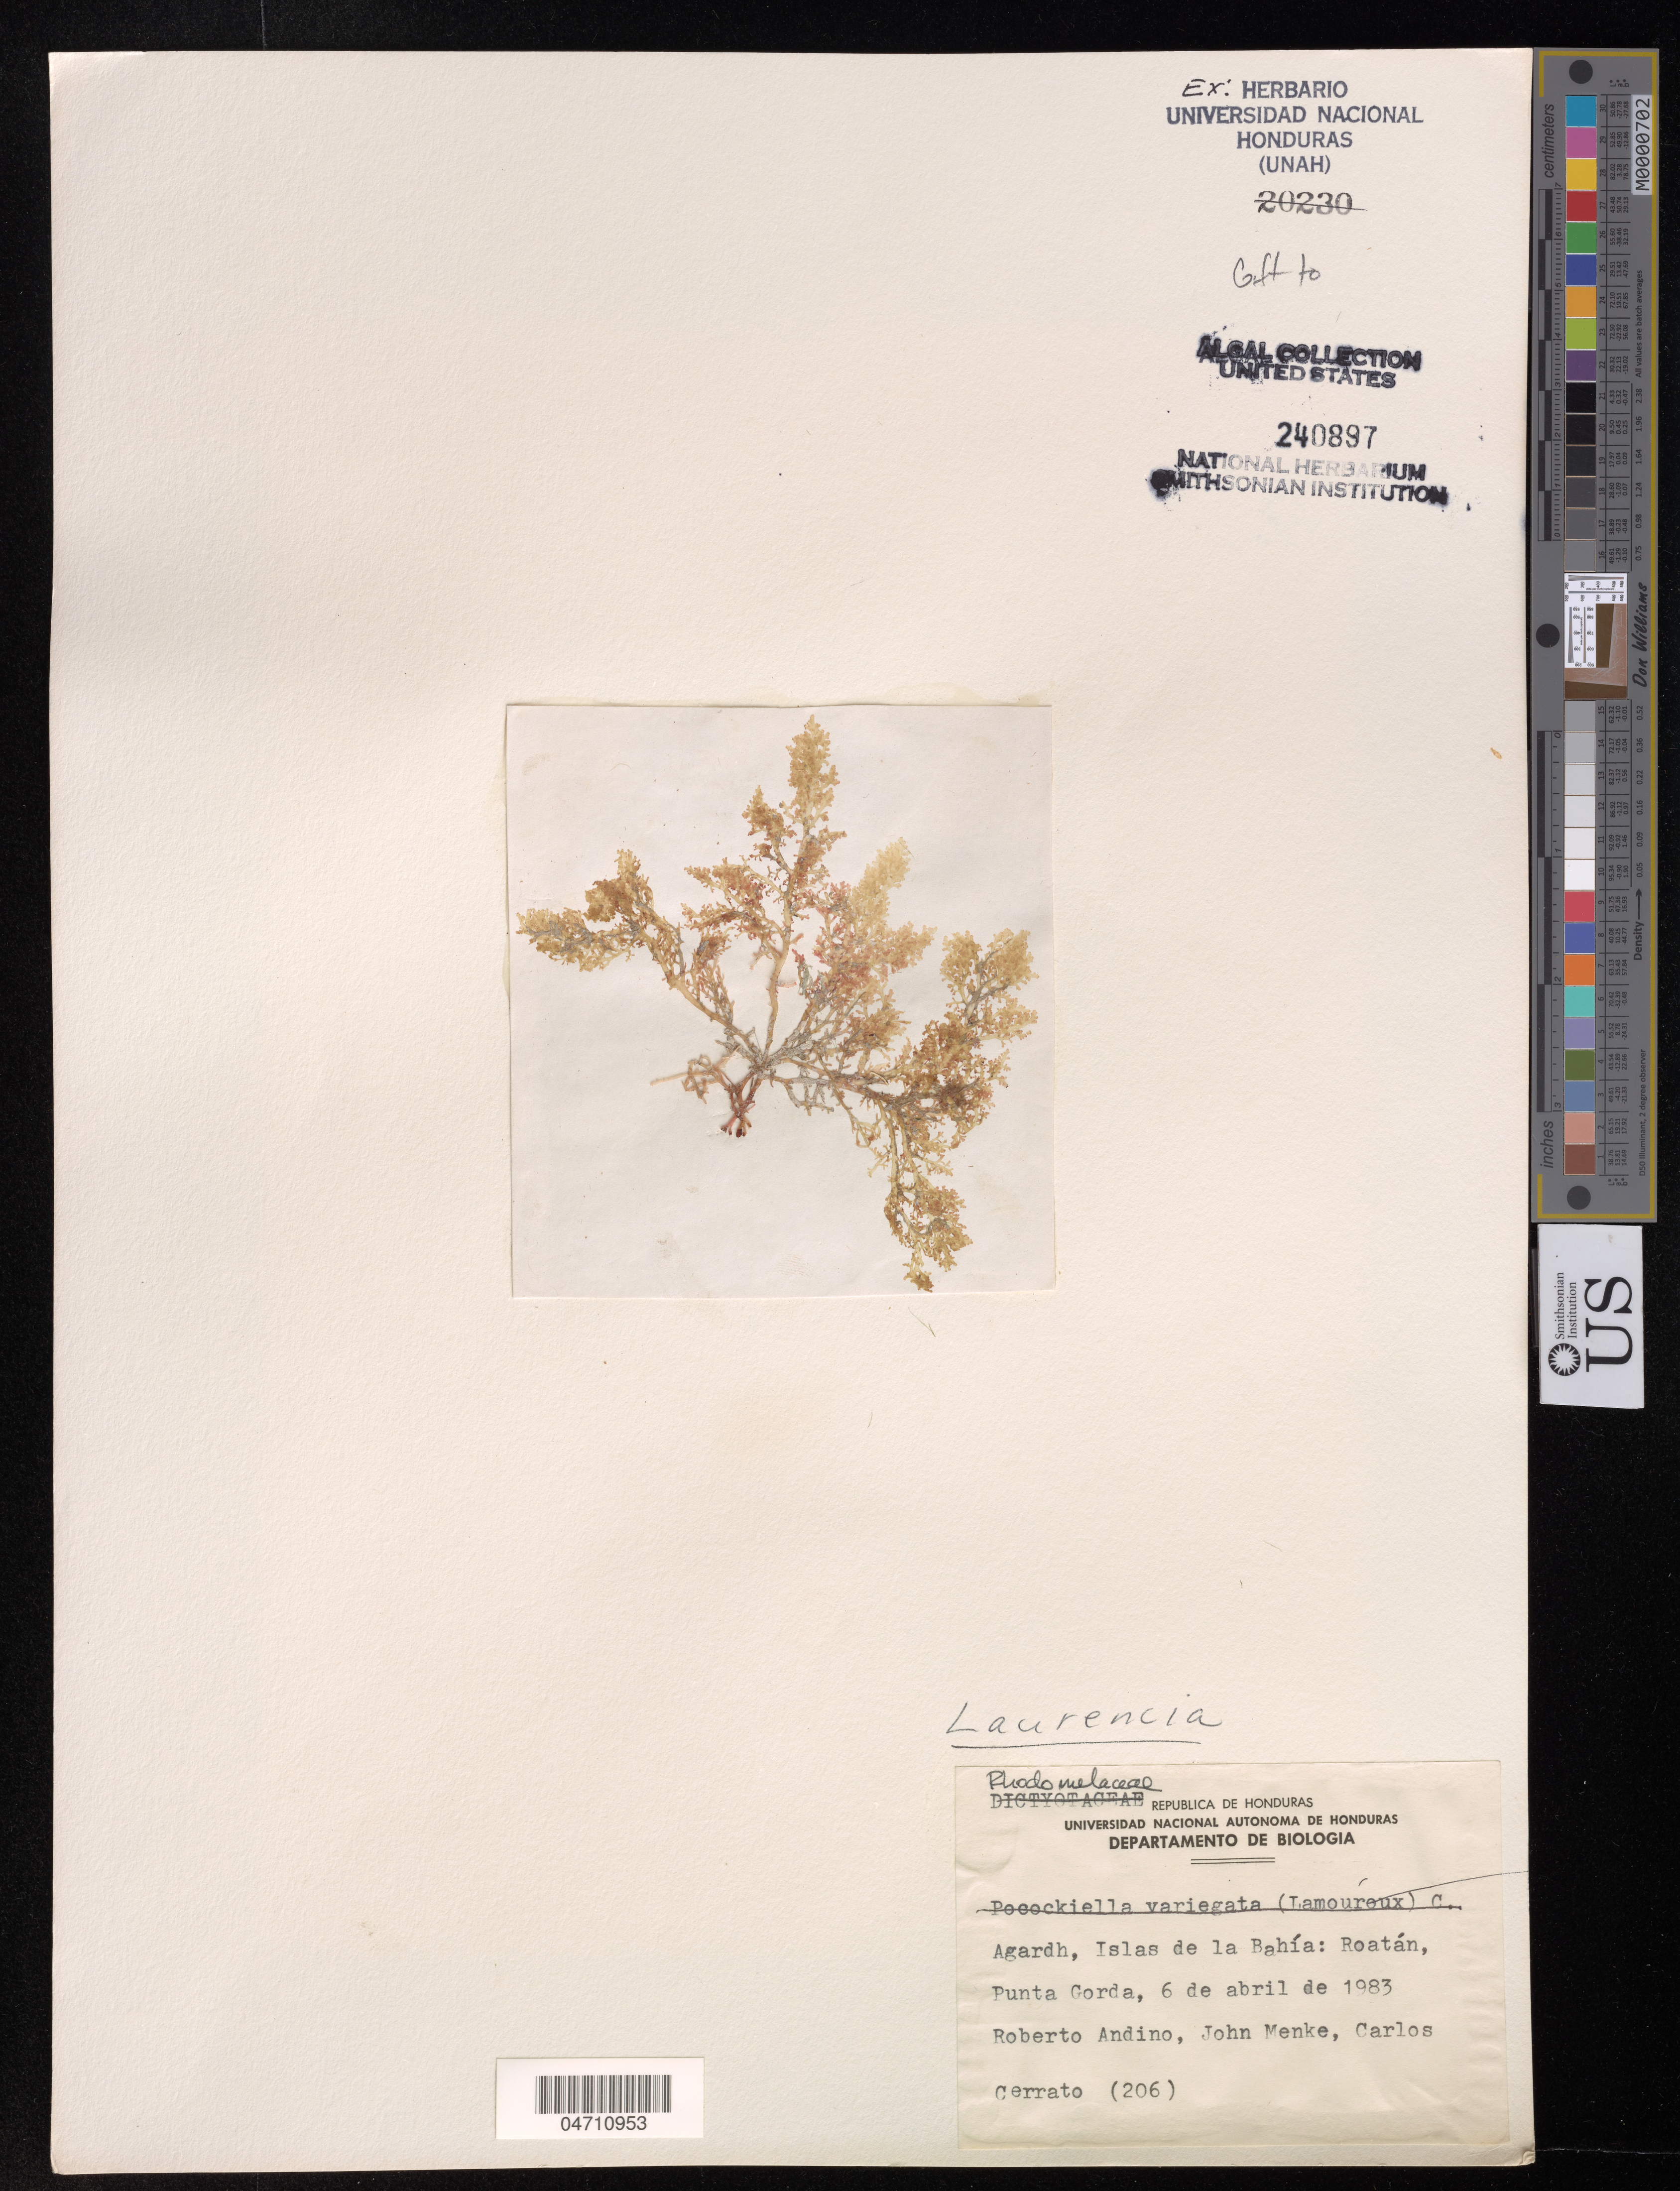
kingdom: Plantae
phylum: Rhodophyta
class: Florideophyceae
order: Ceramiales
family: Rhodomelaceae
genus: Laurencia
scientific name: Laurencia sp.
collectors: R. Andino & J. Menke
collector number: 206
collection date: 1983-04-06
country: Honduras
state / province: Islas de la Bahía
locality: Agardh: Roatán, Punta Gorda.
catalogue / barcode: US 240897